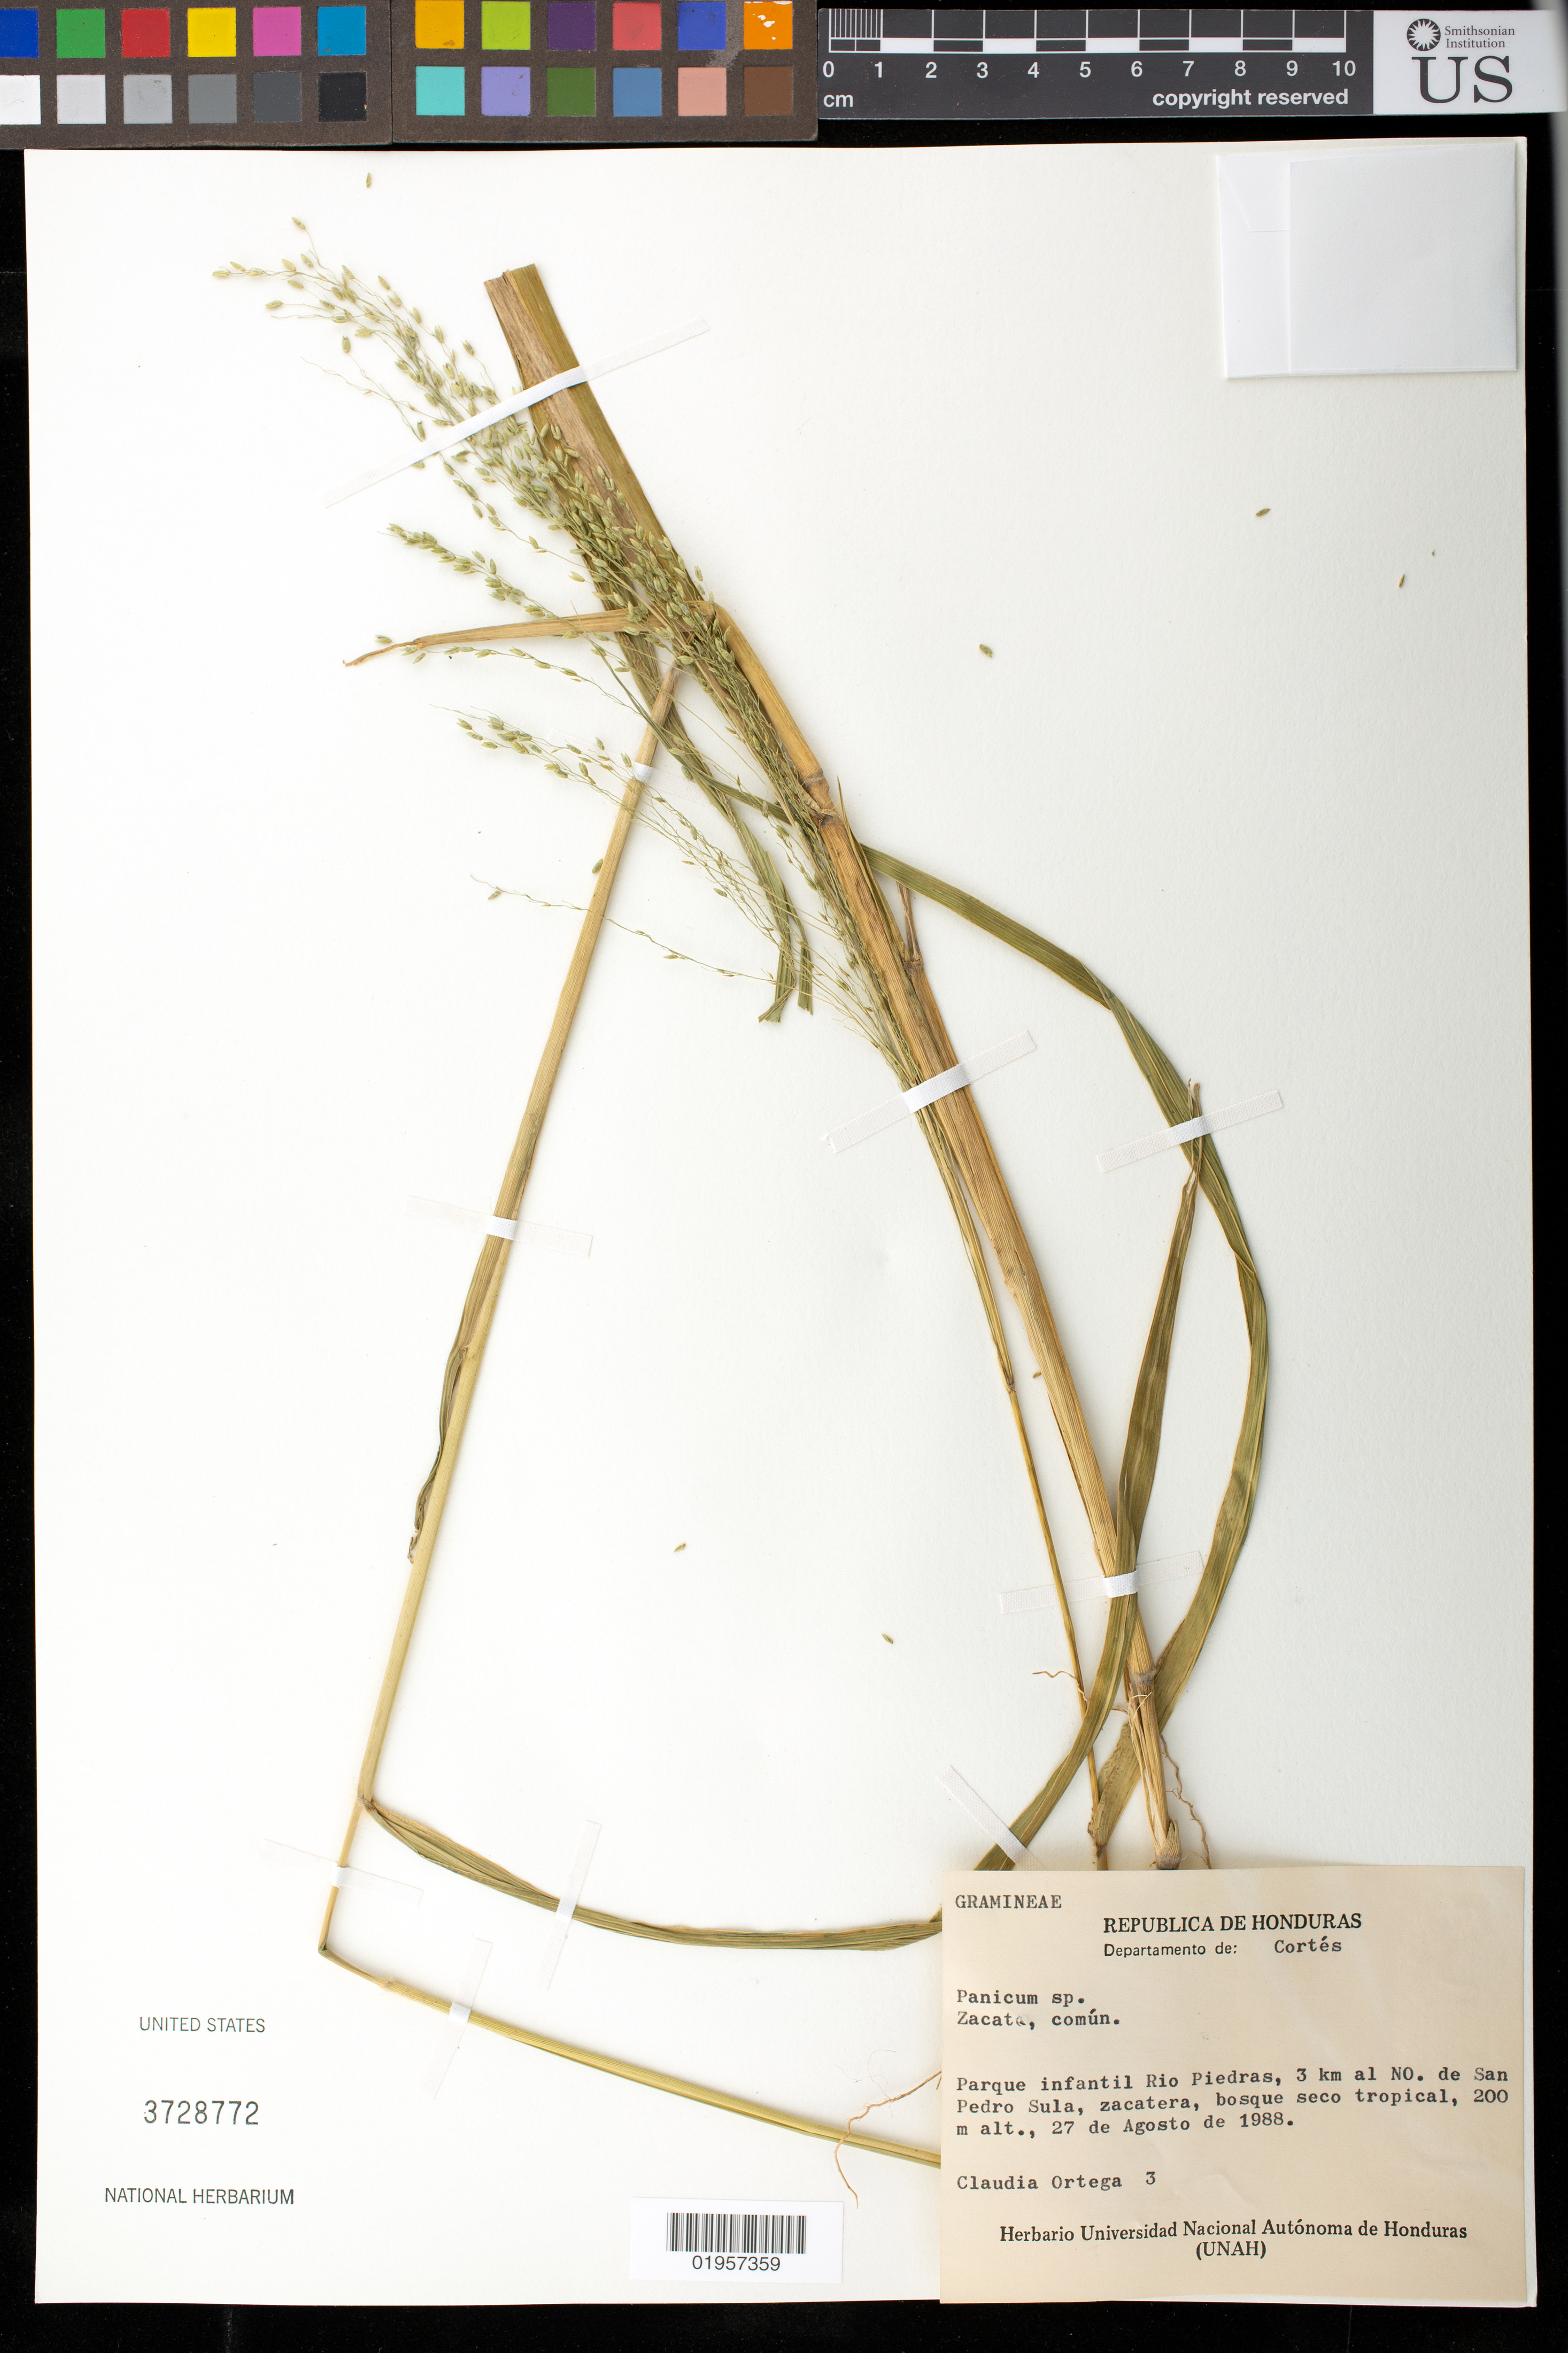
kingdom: Plantae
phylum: Tracheophyta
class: Liliopsida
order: Poales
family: Poaceae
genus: Panicum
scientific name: Panicum sp.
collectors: C. Ortega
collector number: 3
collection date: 1988-08-27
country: Honduras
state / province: Cortés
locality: Parque infantil Rio Piedras, 3 km al NO. de Sand Pedro Sula, zacatera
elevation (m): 200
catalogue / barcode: US 3728772